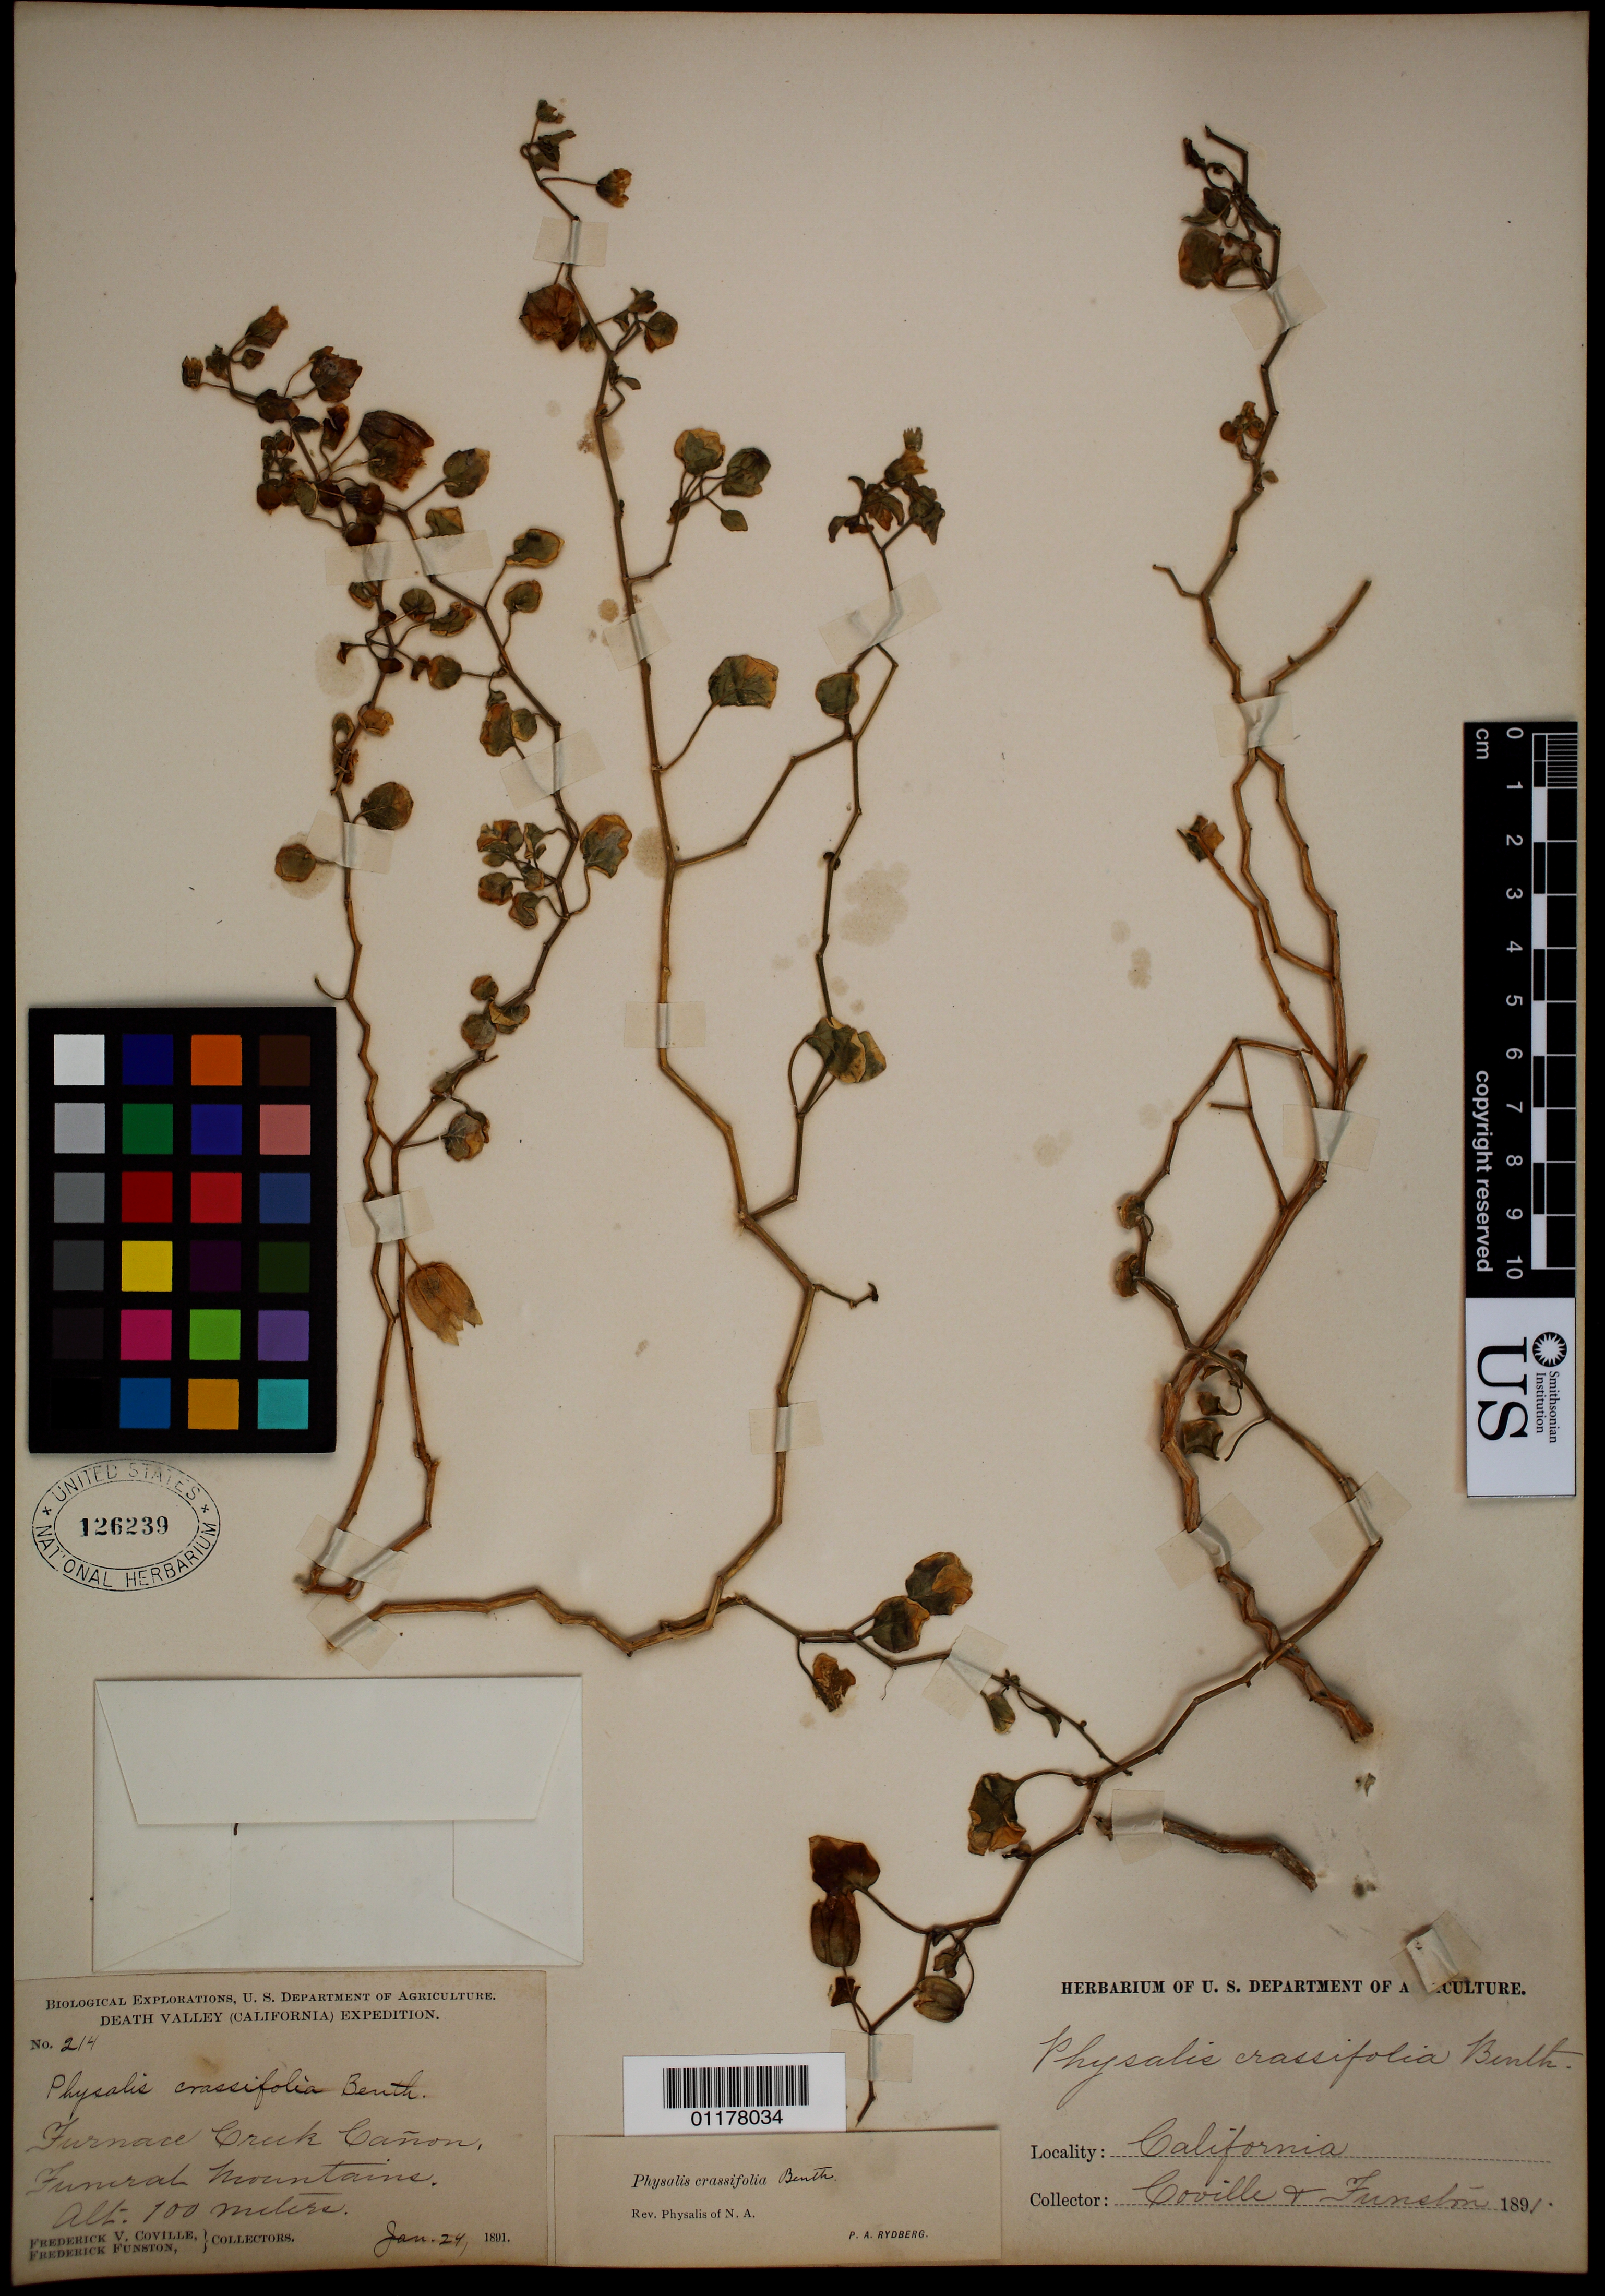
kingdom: Plantae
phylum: Tracheophyta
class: Magnoliopsida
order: Solanales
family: Solanaceae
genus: Physalis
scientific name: Physalis crassifolia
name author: Benth.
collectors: F. V. Coville & F. Funston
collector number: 214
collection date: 1891-01-24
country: United States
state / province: California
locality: Funeral Creek Canyon, Funeral Mountains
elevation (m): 100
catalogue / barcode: US 126239